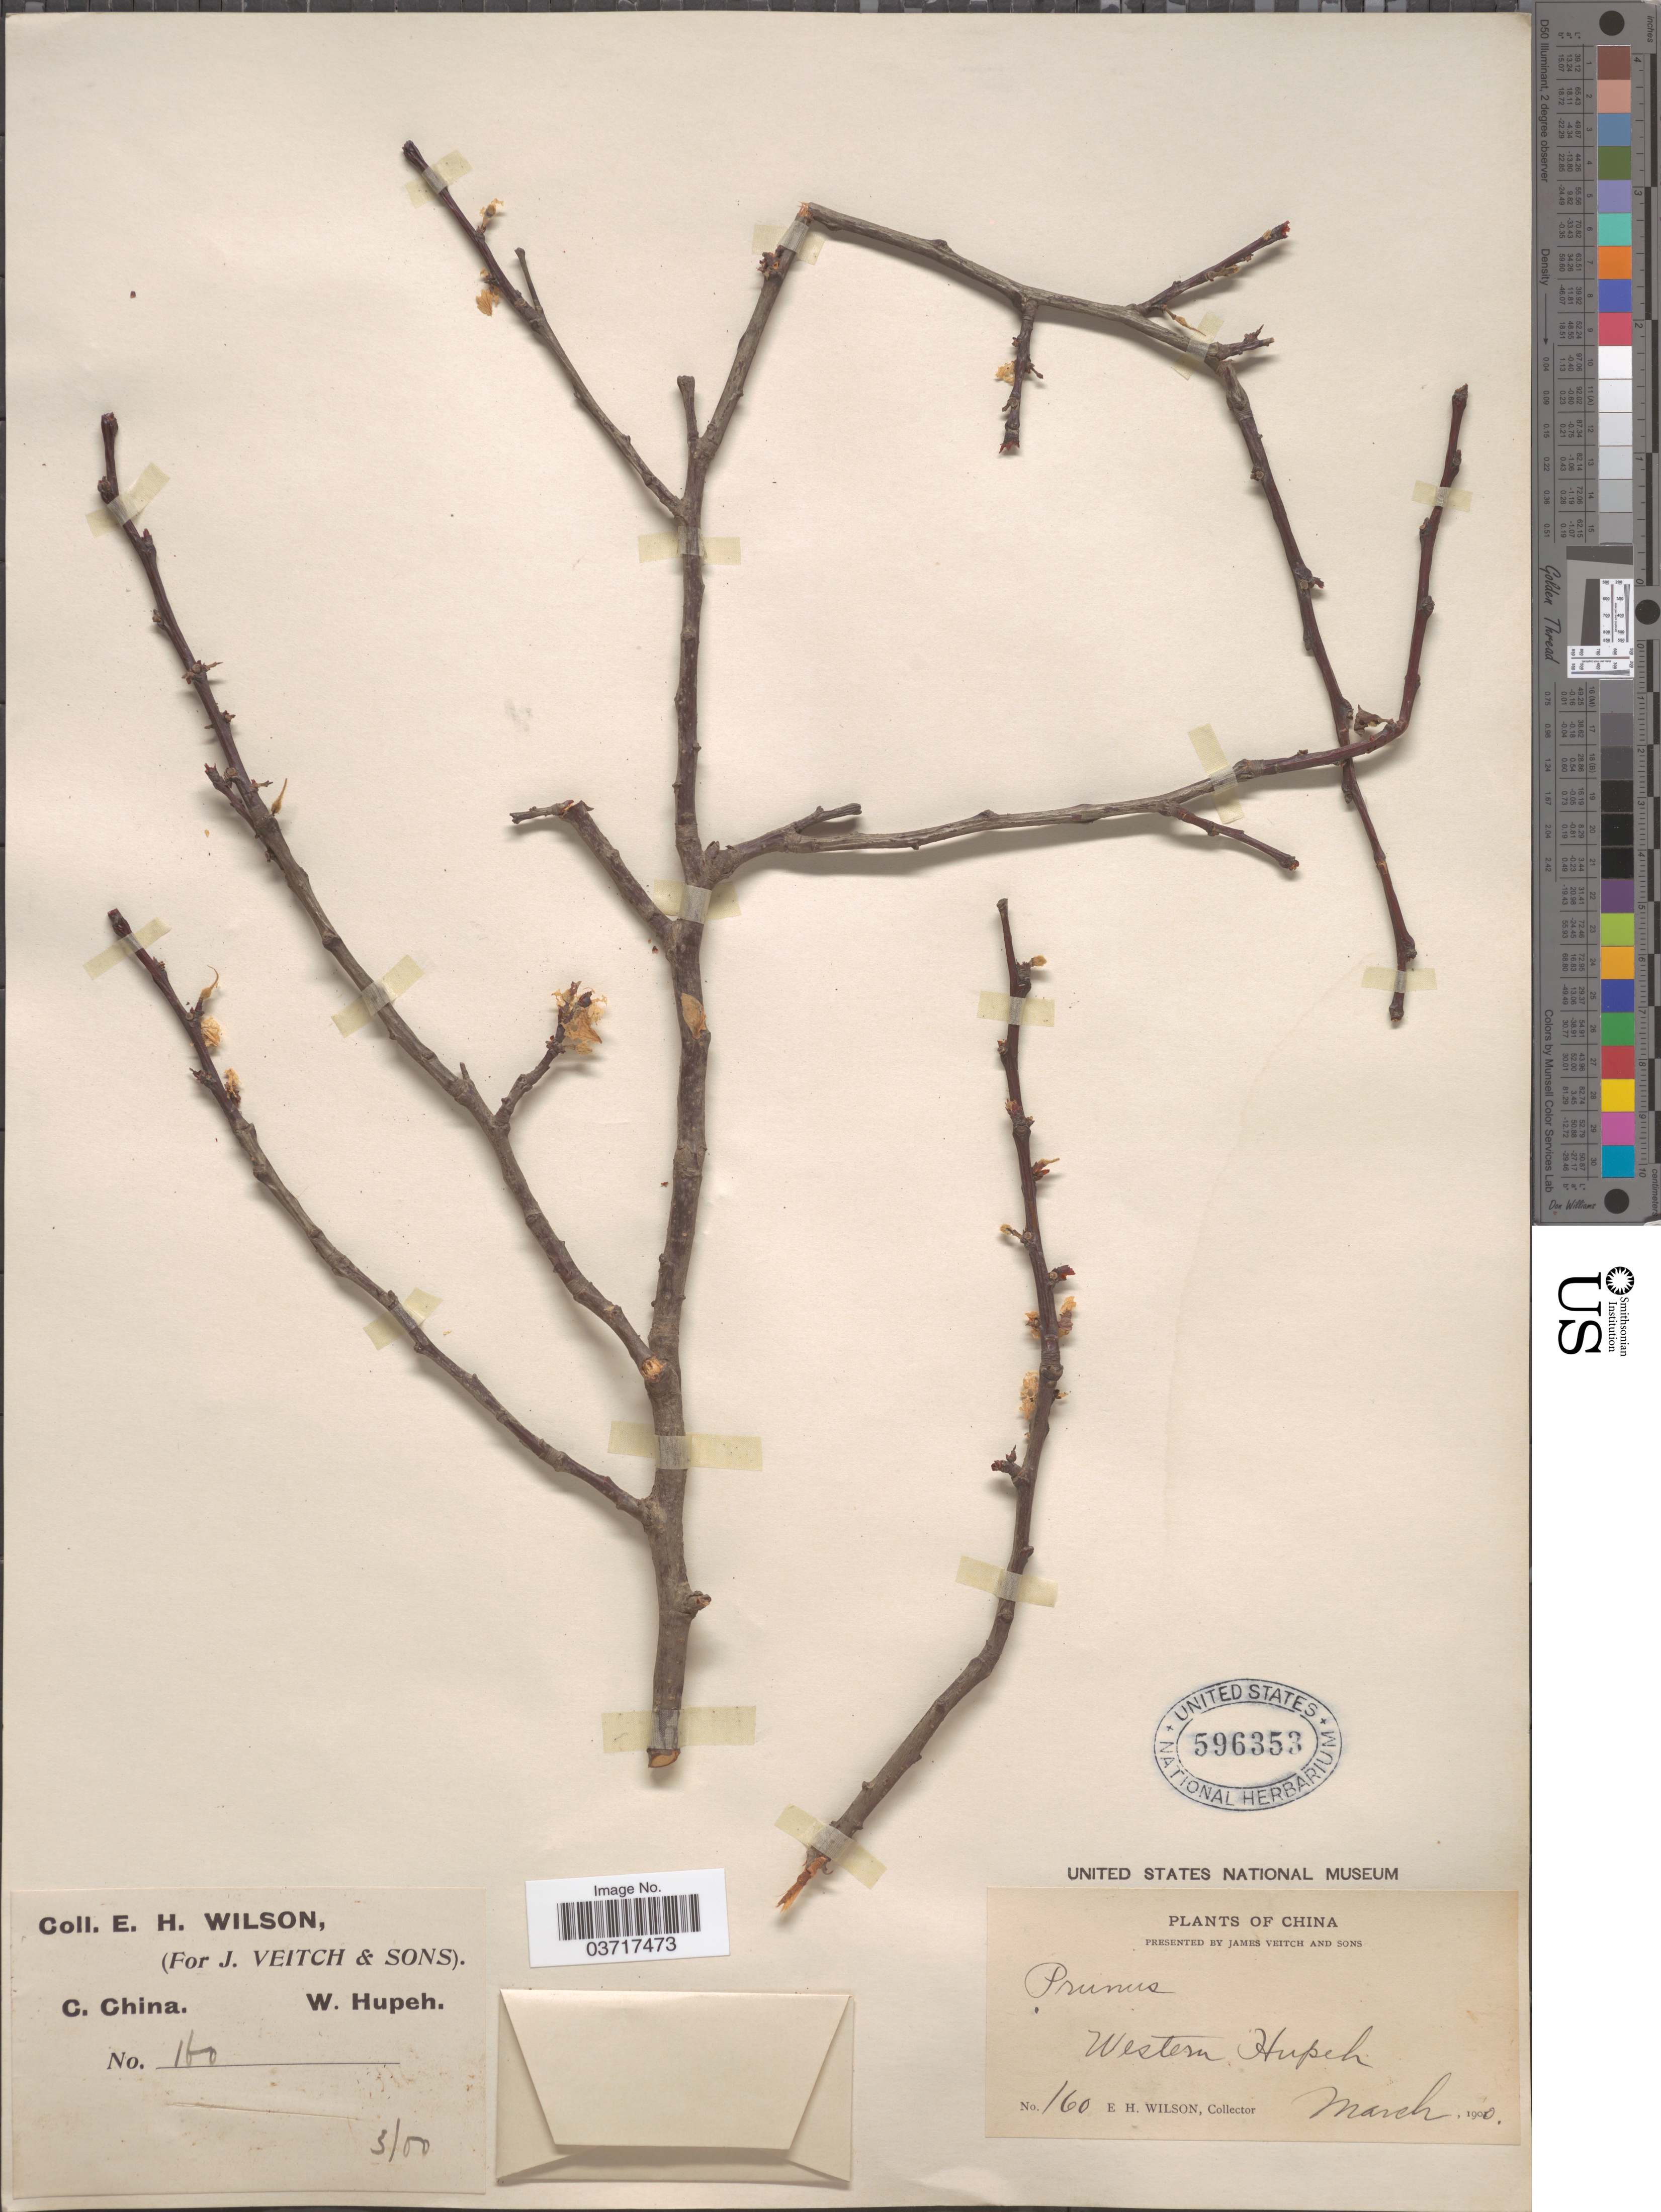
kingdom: Plantae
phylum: Tracheophyta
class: Magnoliopsida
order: Rosales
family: Rosaceae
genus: Prunus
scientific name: Prunus amygdalus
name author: Batsch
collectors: E. Wilson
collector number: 160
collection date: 1900-03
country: China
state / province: Hubei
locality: C. China, Western Hupeh.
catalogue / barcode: US 596353